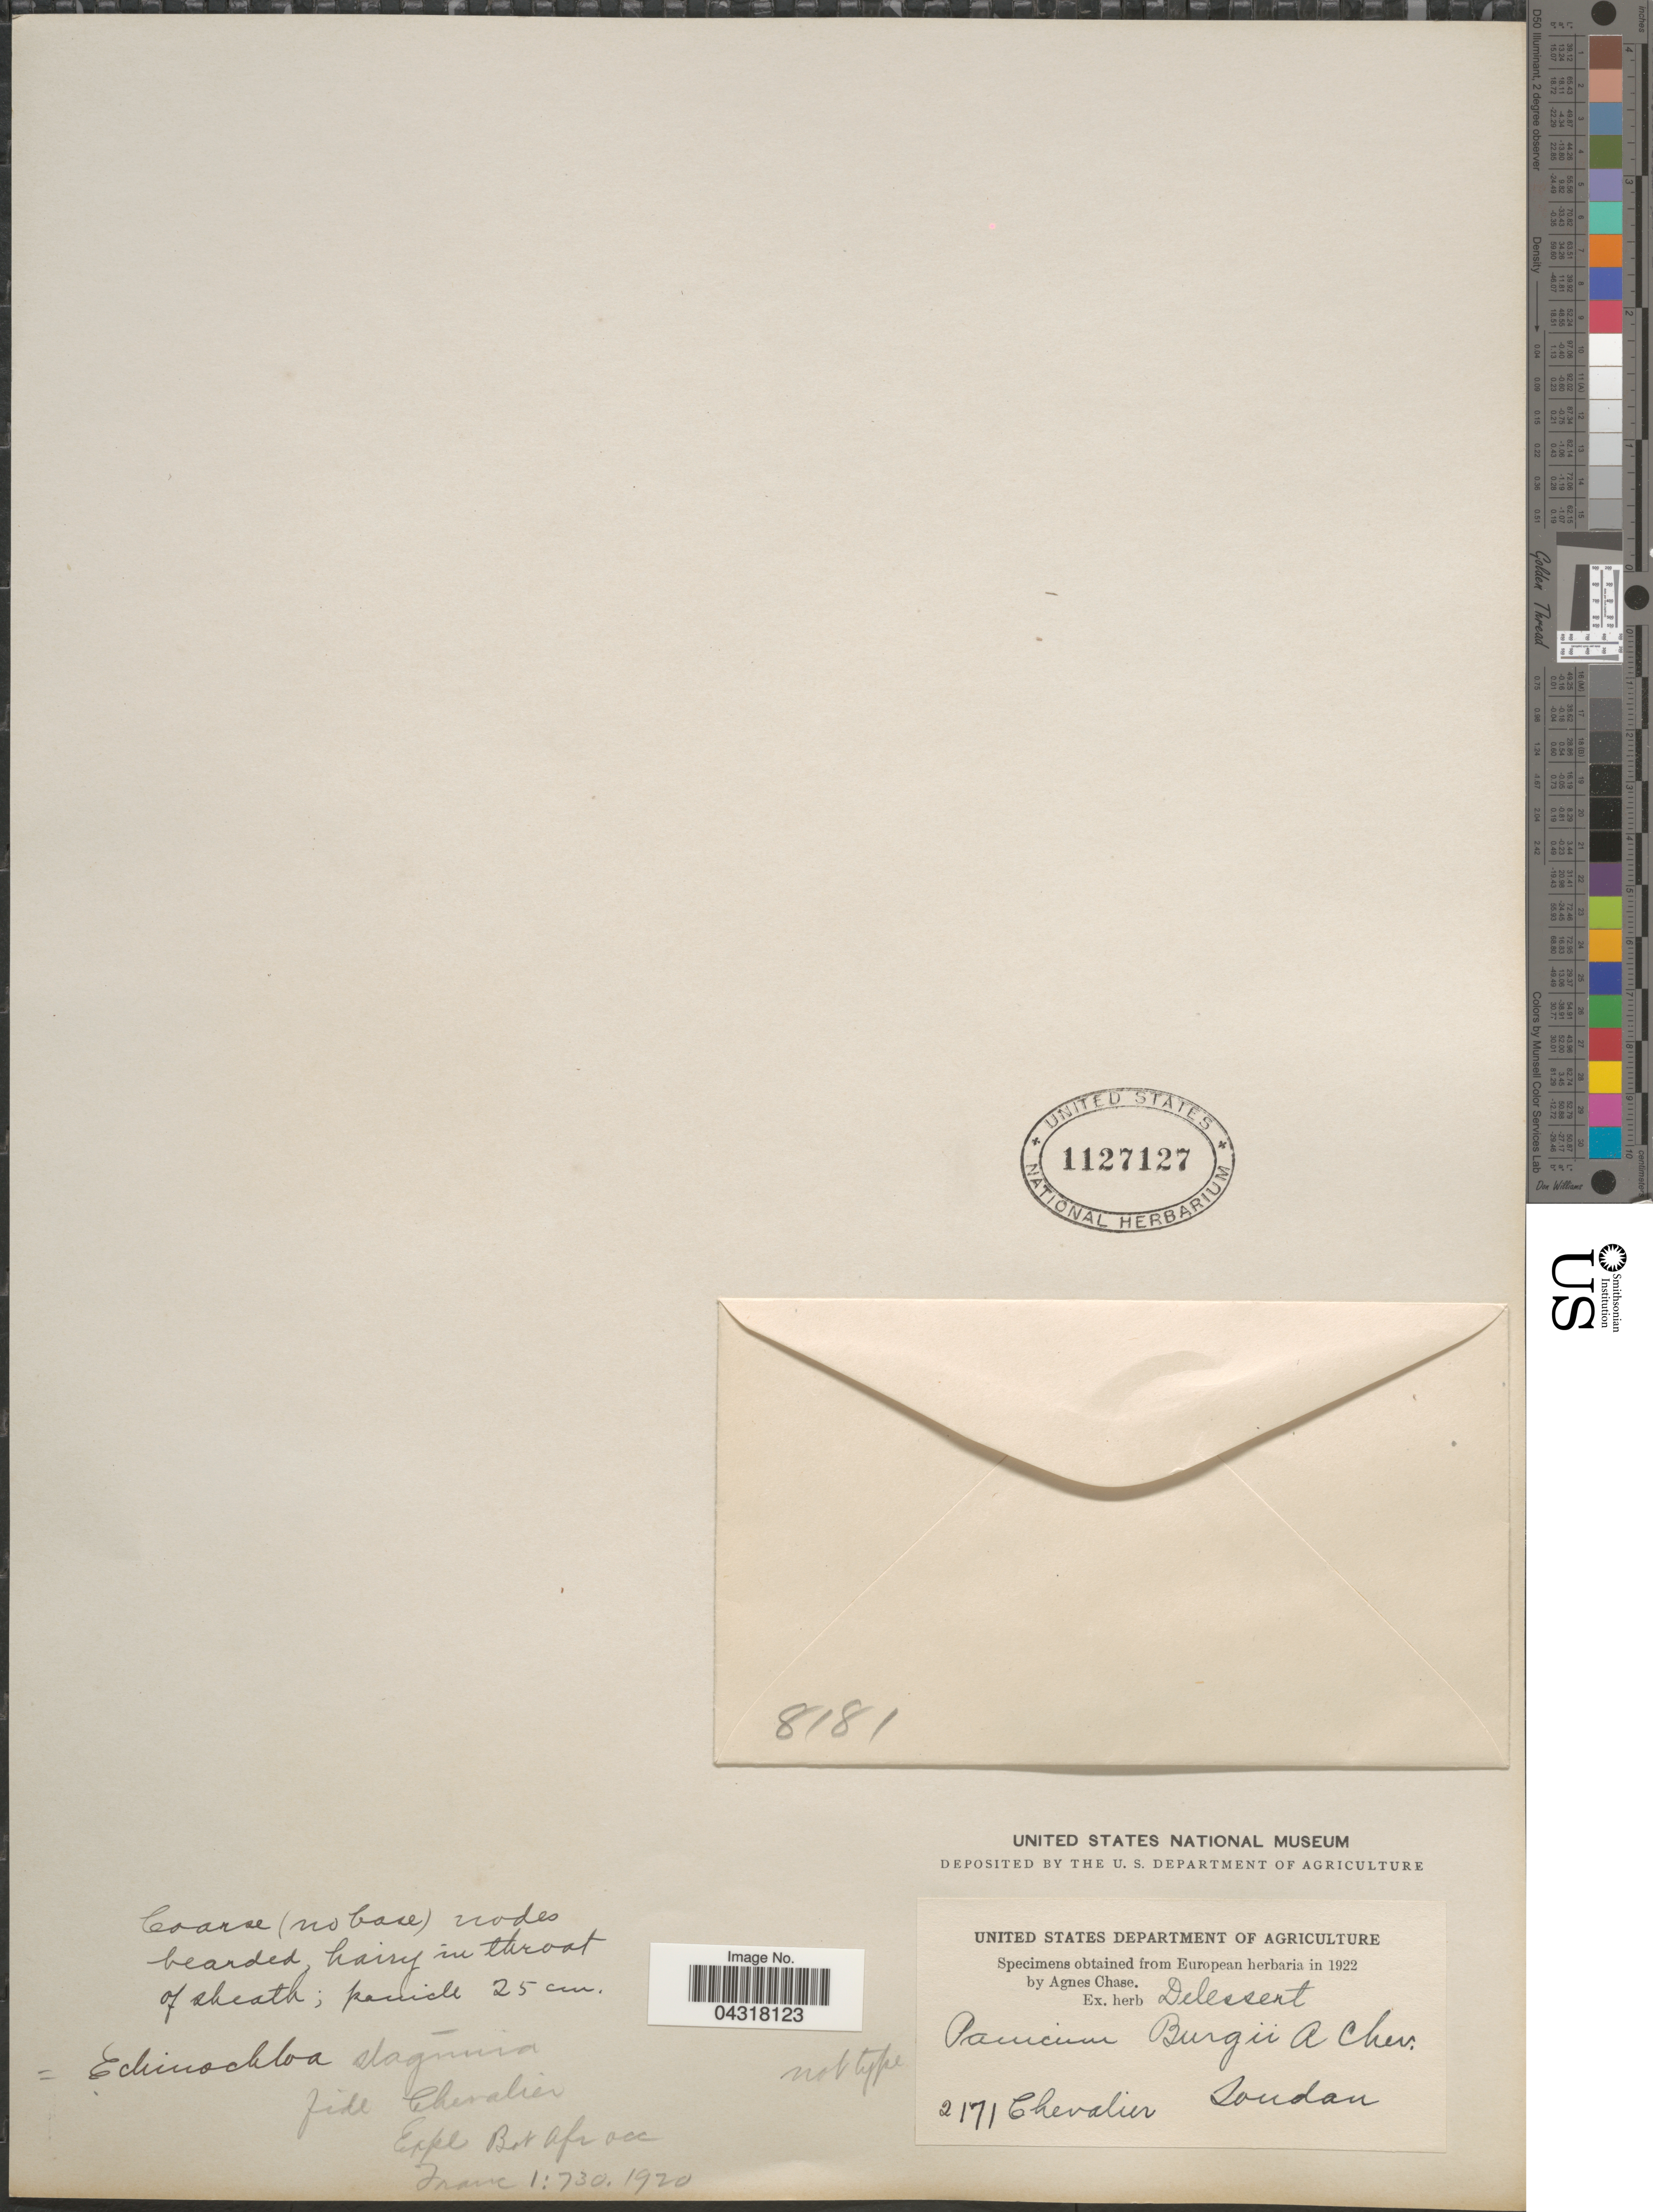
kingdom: Plantae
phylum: Tracheophyta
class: Liliopsida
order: Poales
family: Poaceae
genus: Echinochloa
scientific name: Echinochloa stagnina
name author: (Retz.) P. Beauv.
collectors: Chevalier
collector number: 2171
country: Sudan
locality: Soudan.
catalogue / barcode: US 1127127